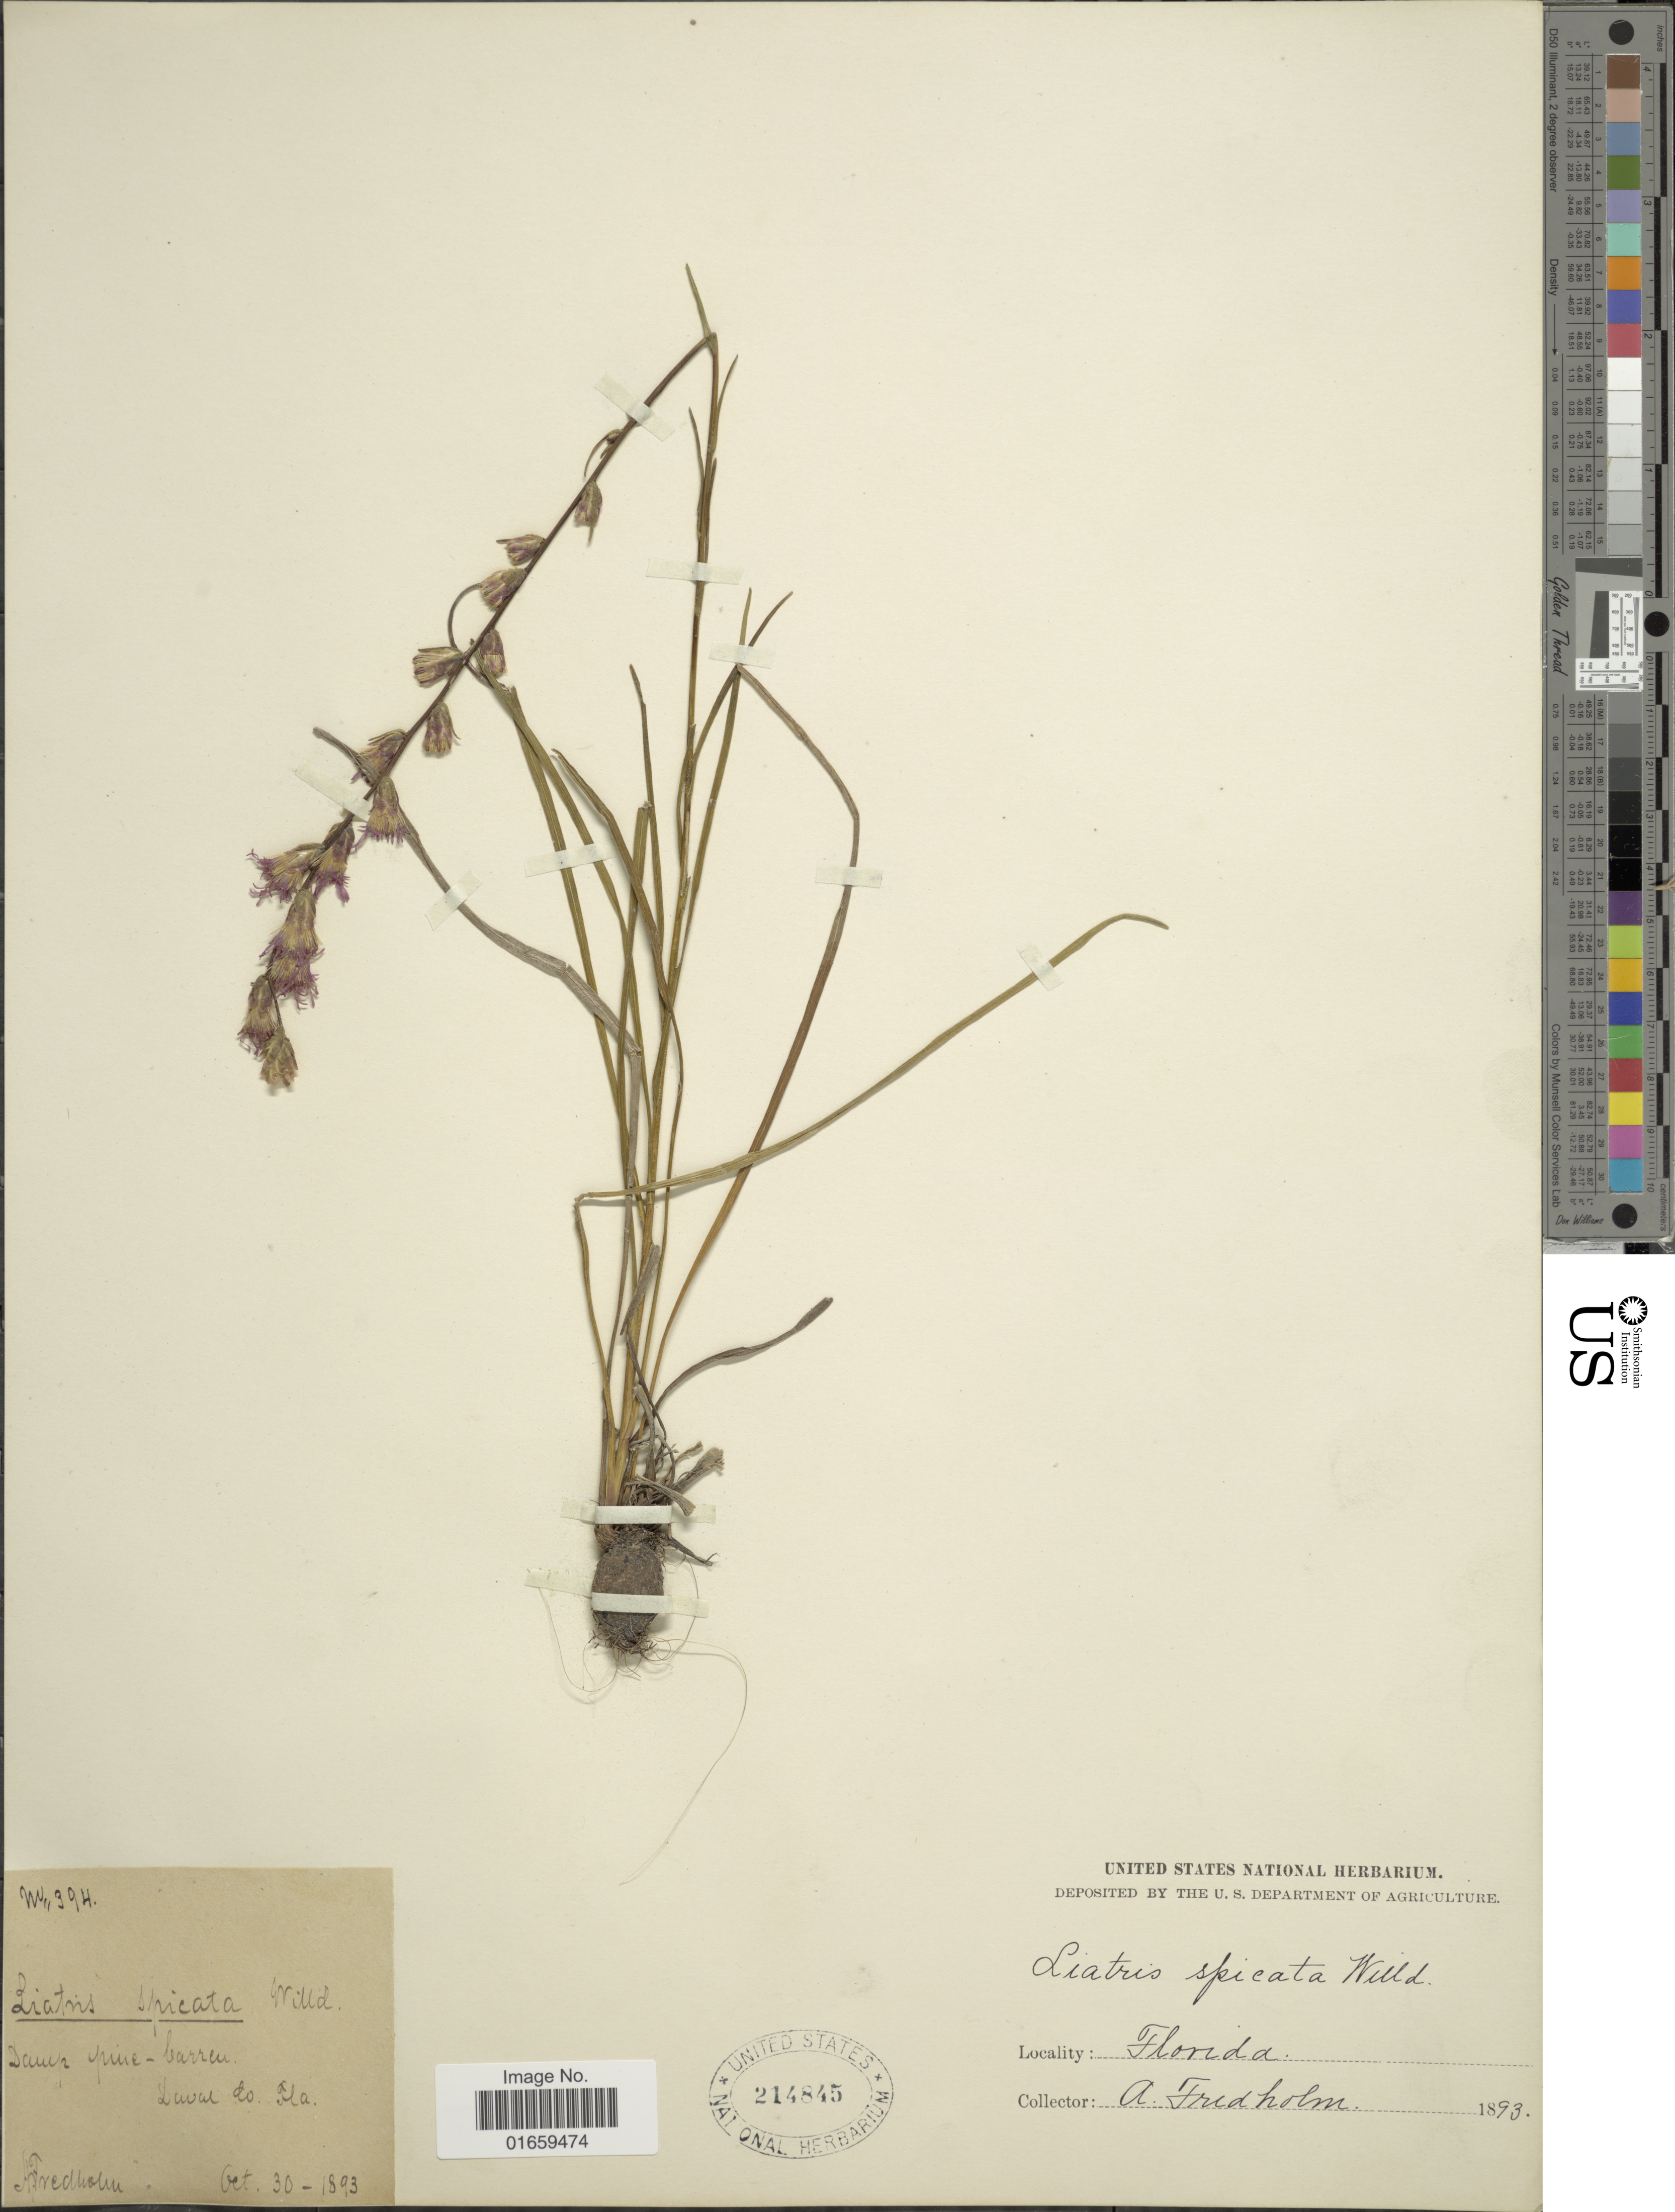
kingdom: Plantae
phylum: Tracheophyta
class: Magnoliopsida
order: Asterales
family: Asteraceae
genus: Liatris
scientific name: Liatris spicata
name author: (L.) Willd.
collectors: A. Fredholm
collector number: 394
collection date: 1893-10-30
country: United States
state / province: Florida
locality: Duval Co.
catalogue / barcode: US 214845